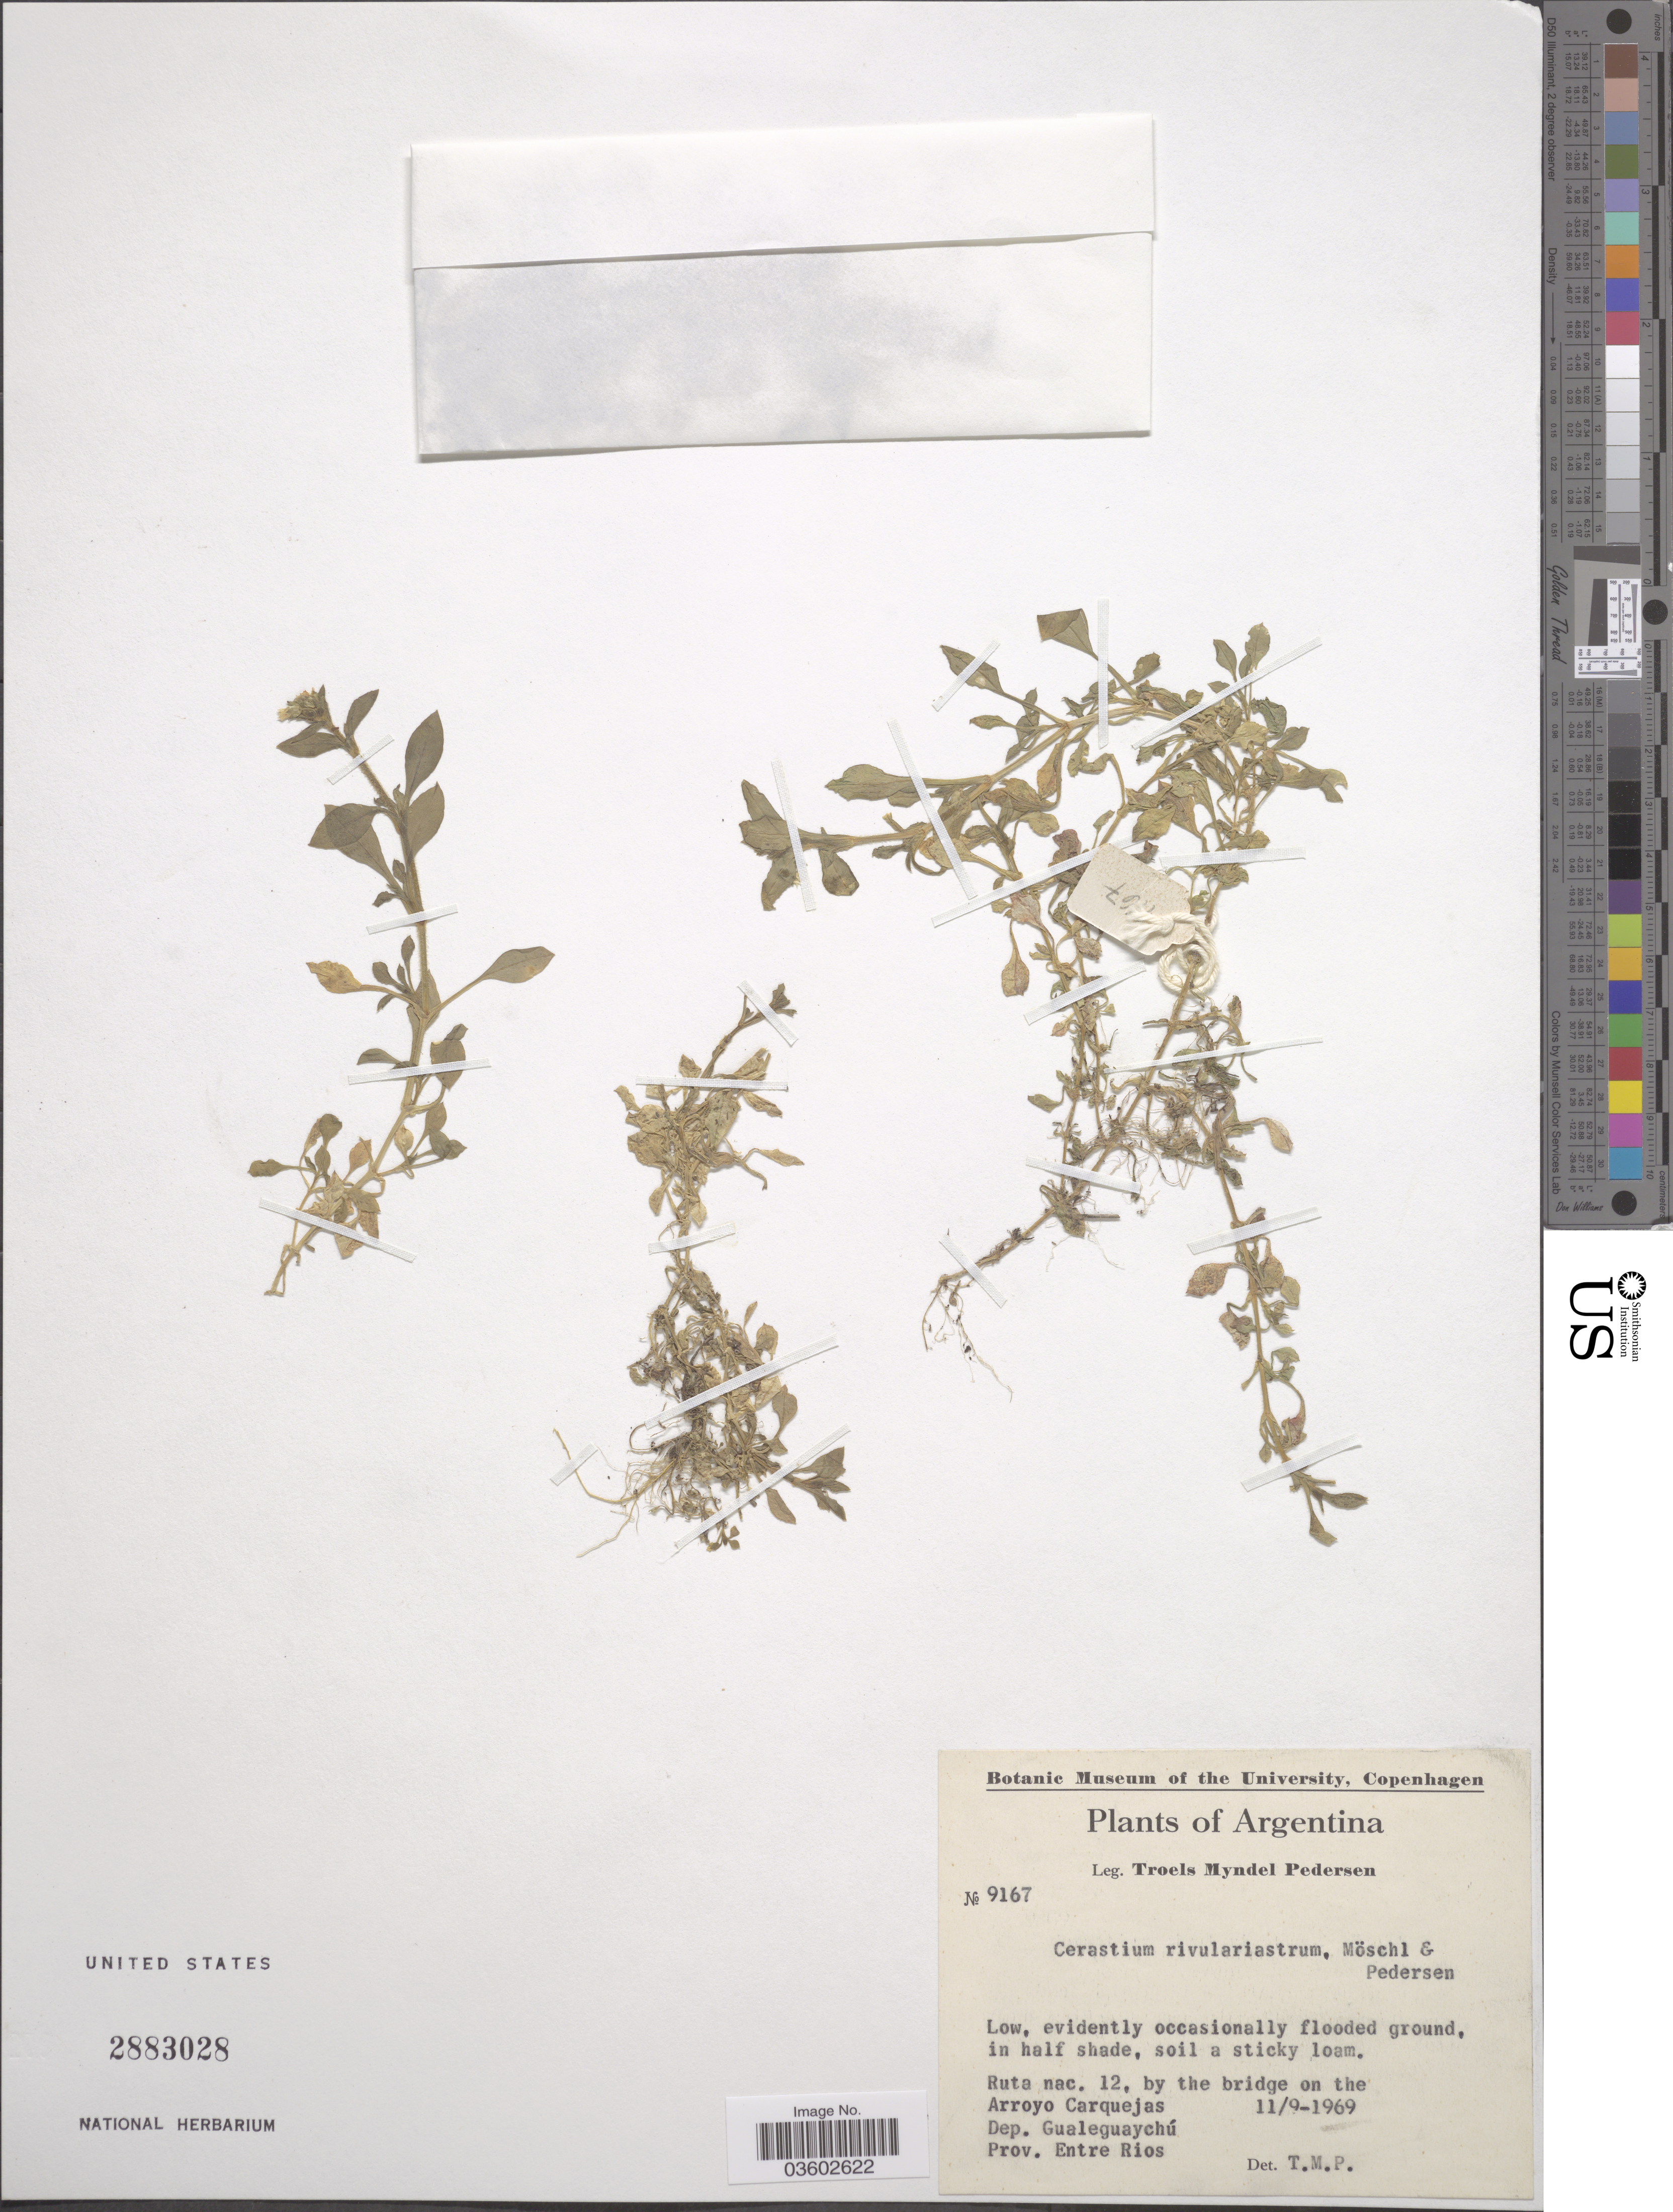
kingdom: Plantae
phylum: Tracheophyta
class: Magnoliopsida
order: Caryophyllales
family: Caryophyllaceae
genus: Cerastium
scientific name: Cerastium rivulariastrum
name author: Moschl & Pedersen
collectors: T. Pederson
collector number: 9167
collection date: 1969-09-11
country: Argentina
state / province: Entre Rios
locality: Ruta nac. 12, by the bridge on the Arroyo Carquejas, Dep. Gualeguaychú.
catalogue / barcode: US 2883028